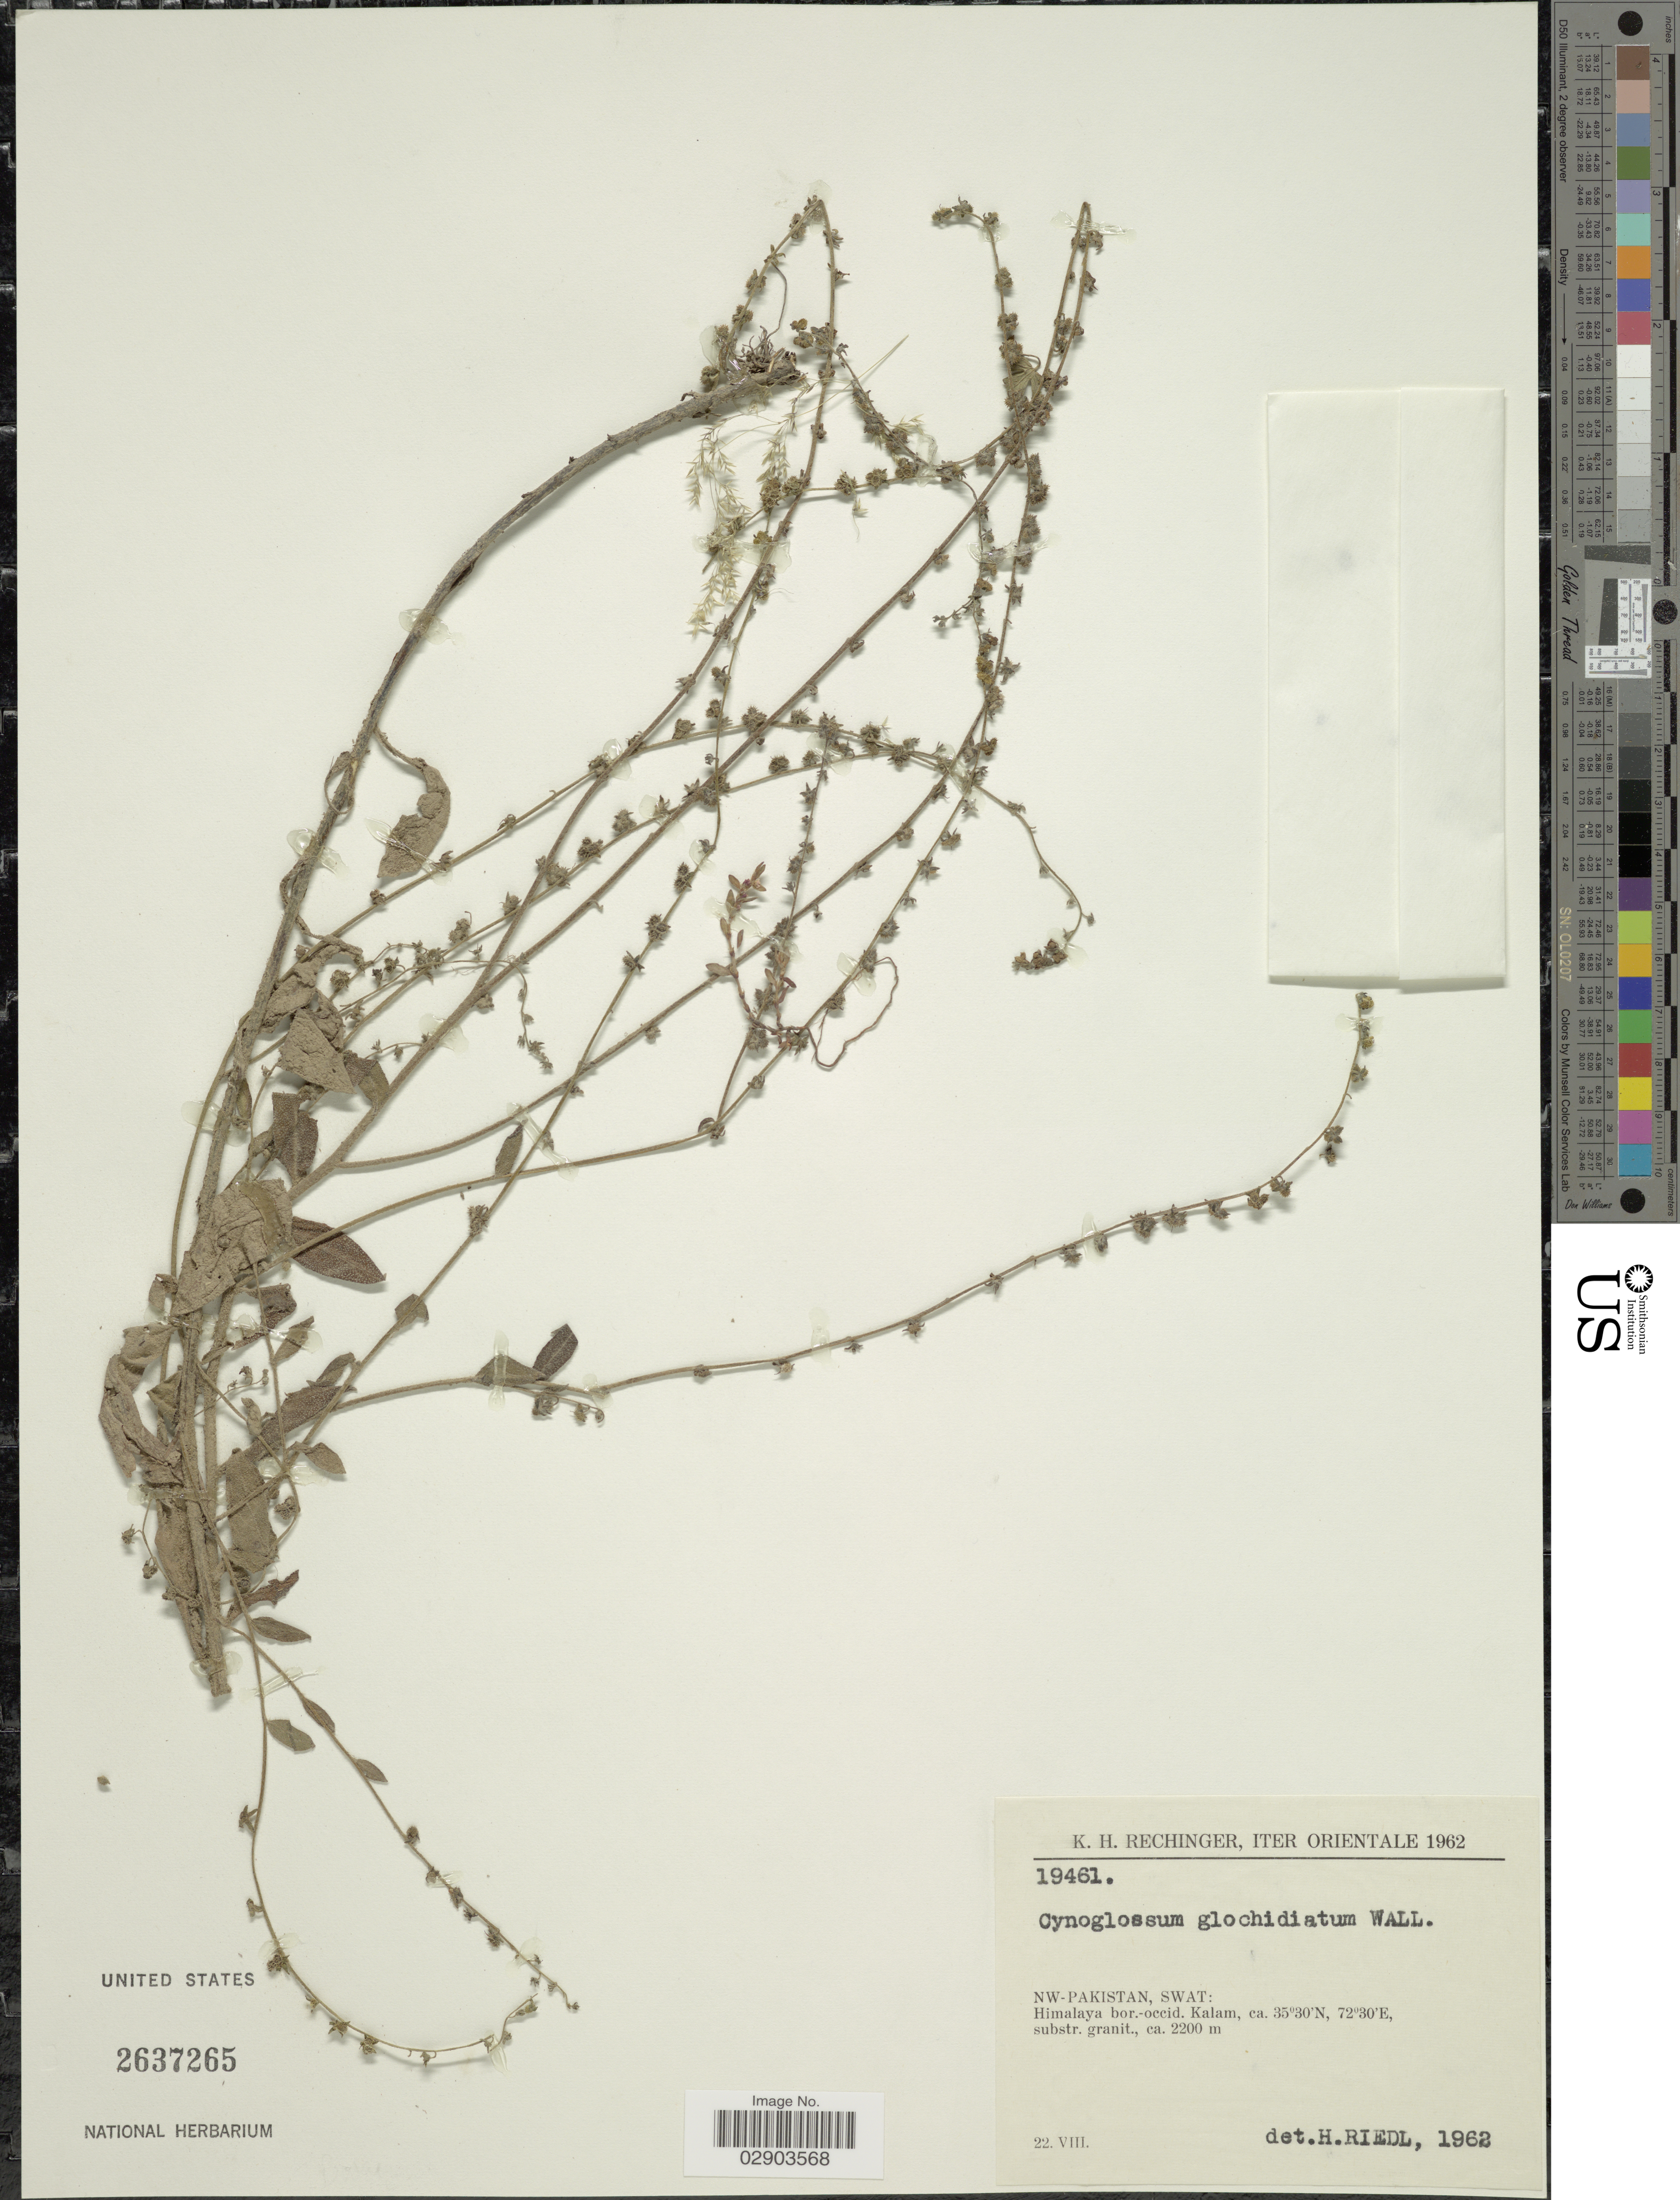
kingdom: Plantae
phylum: Tracheophyta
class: Magnoliopsida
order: Boraginales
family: Boraginaceae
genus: Cynoglossum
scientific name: Cynoglossum glochidiatum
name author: Wall. ex Benth.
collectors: K. H. Rechinger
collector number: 19461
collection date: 1962-08-22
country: Pakistan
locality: Iter Orientale, NW-Pakistan, Swat: Himalaya bor.-occid. Kalam.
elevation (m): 2200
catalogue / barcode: US 2637265